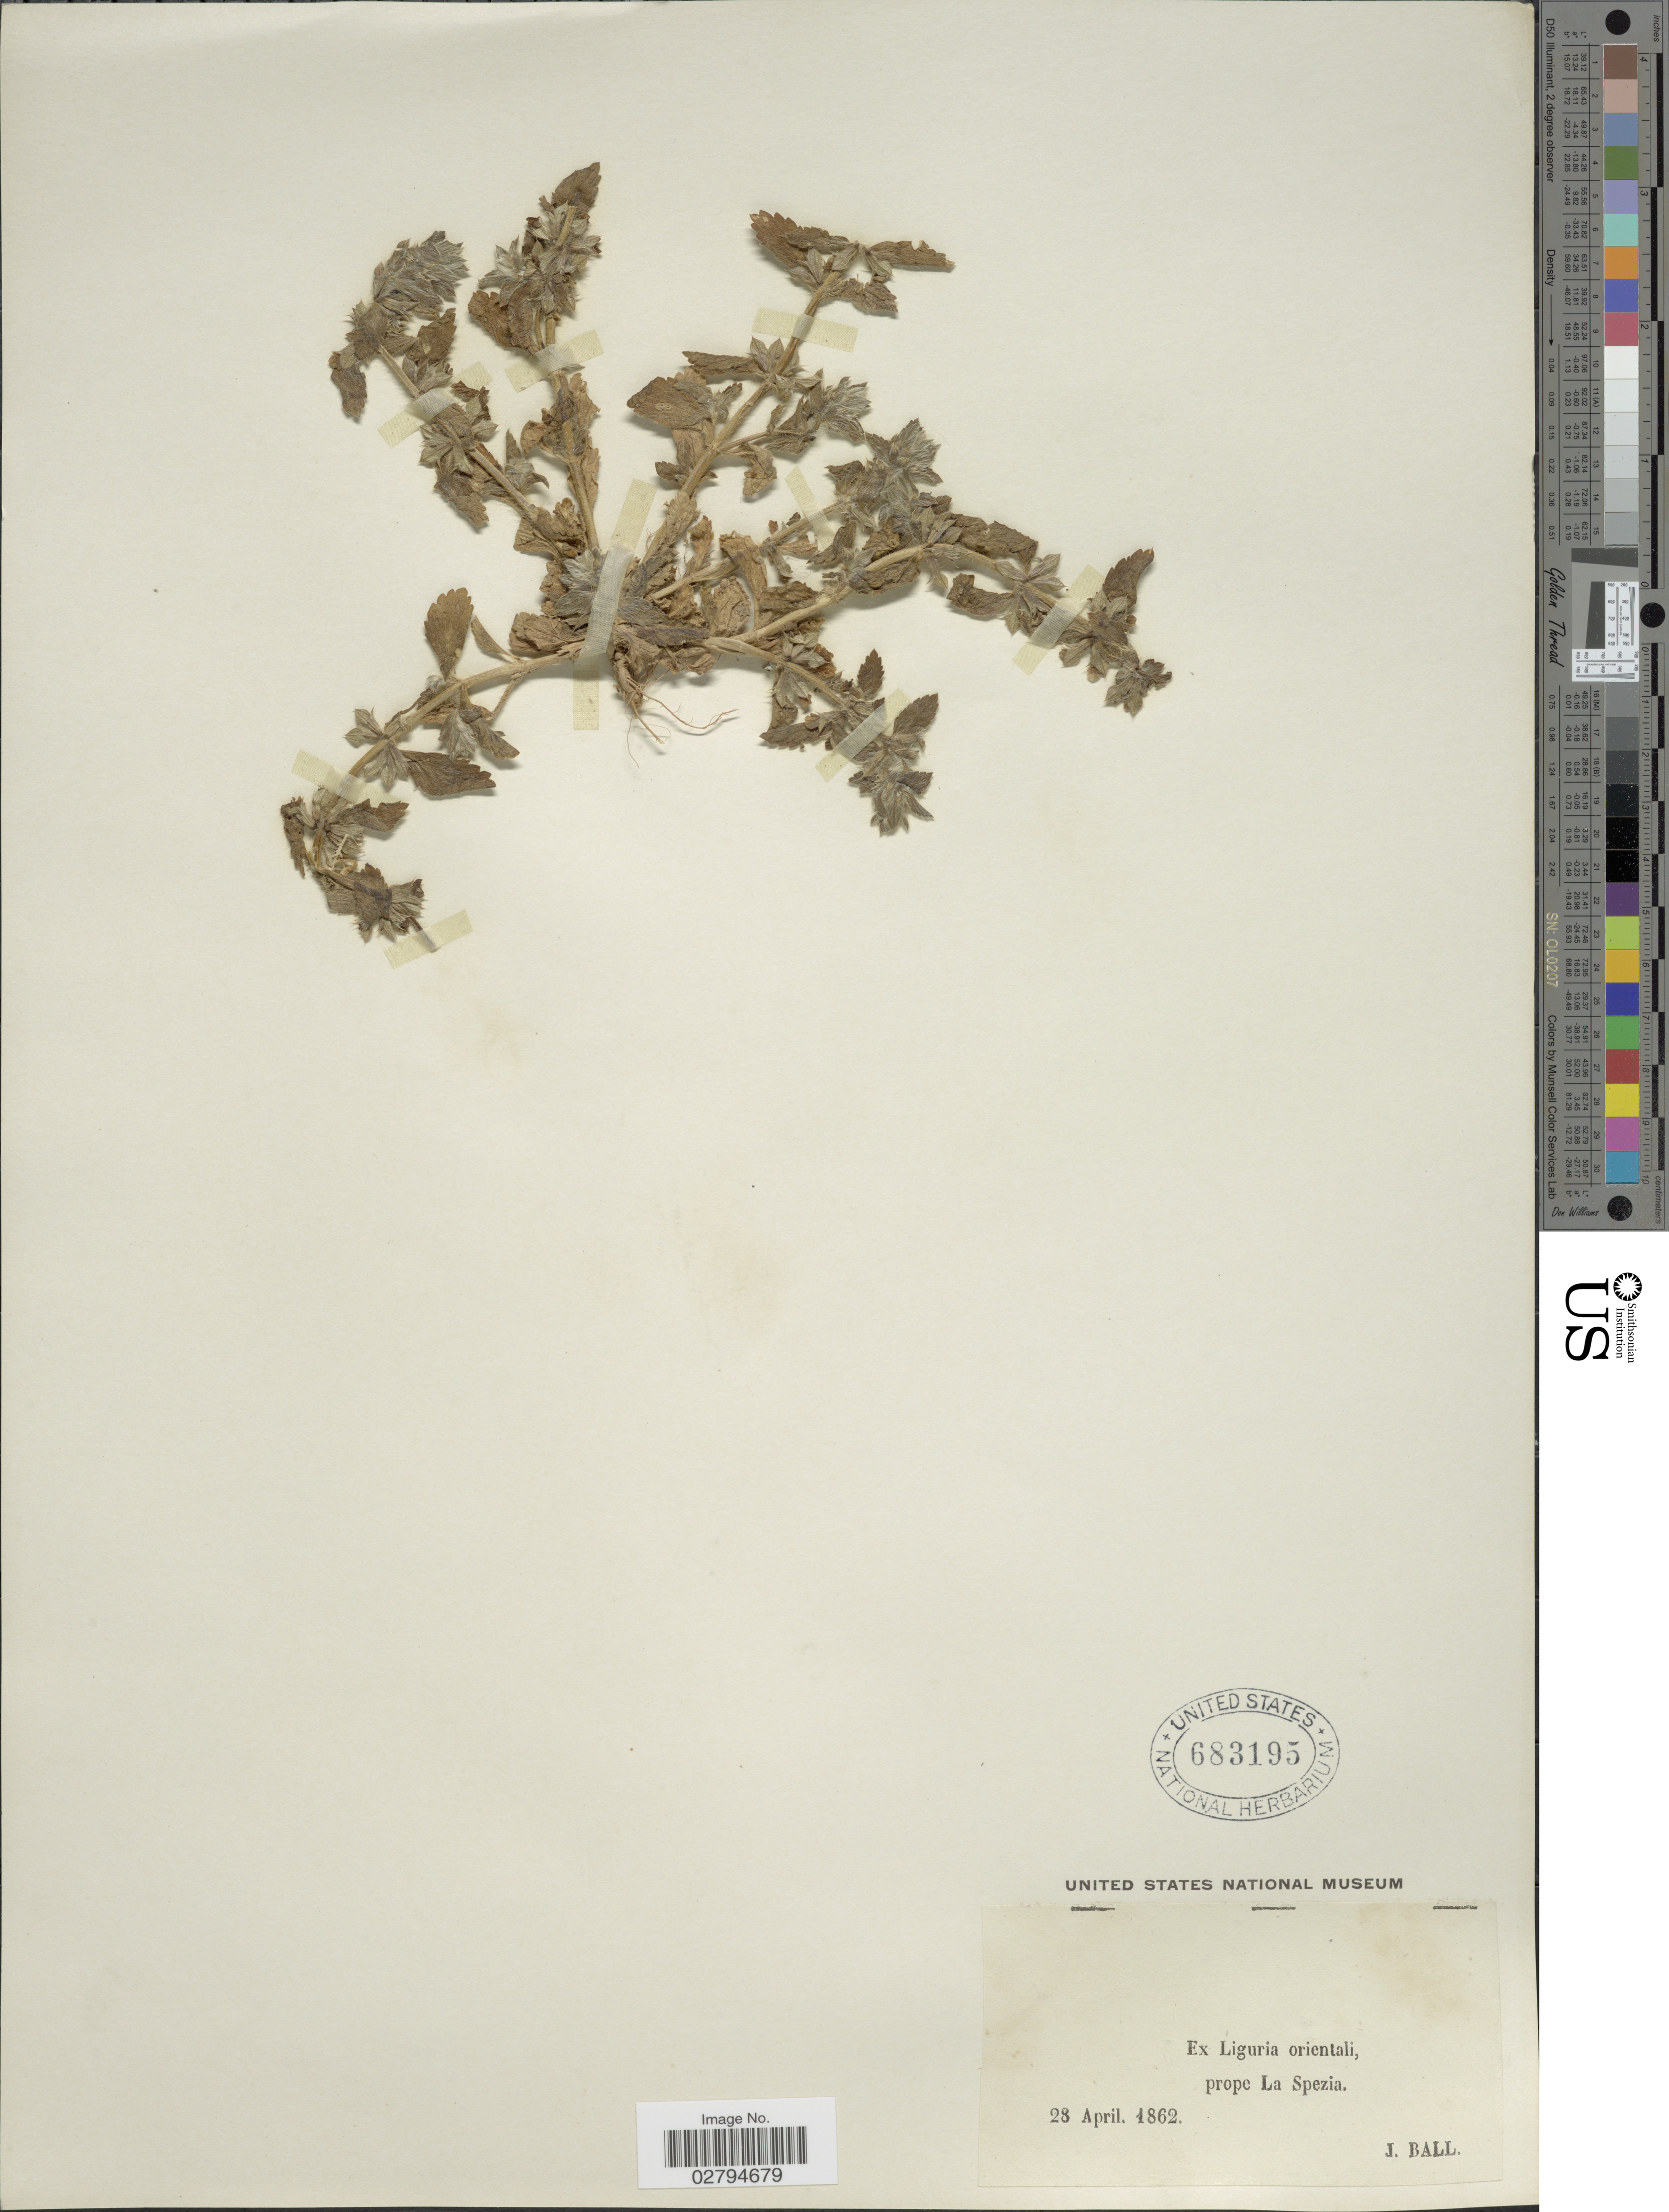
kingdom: Plantae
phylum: Tracheophyta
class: Magnoliopsida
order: Lamiales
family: Lamiaceae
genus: Galeopsis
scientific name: Galeopsis sp.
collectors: J. Ball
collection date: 1862-04-28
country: Italy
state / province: Liguria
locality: Liguria orientali, prope La Spezia.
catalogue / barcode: US 683195